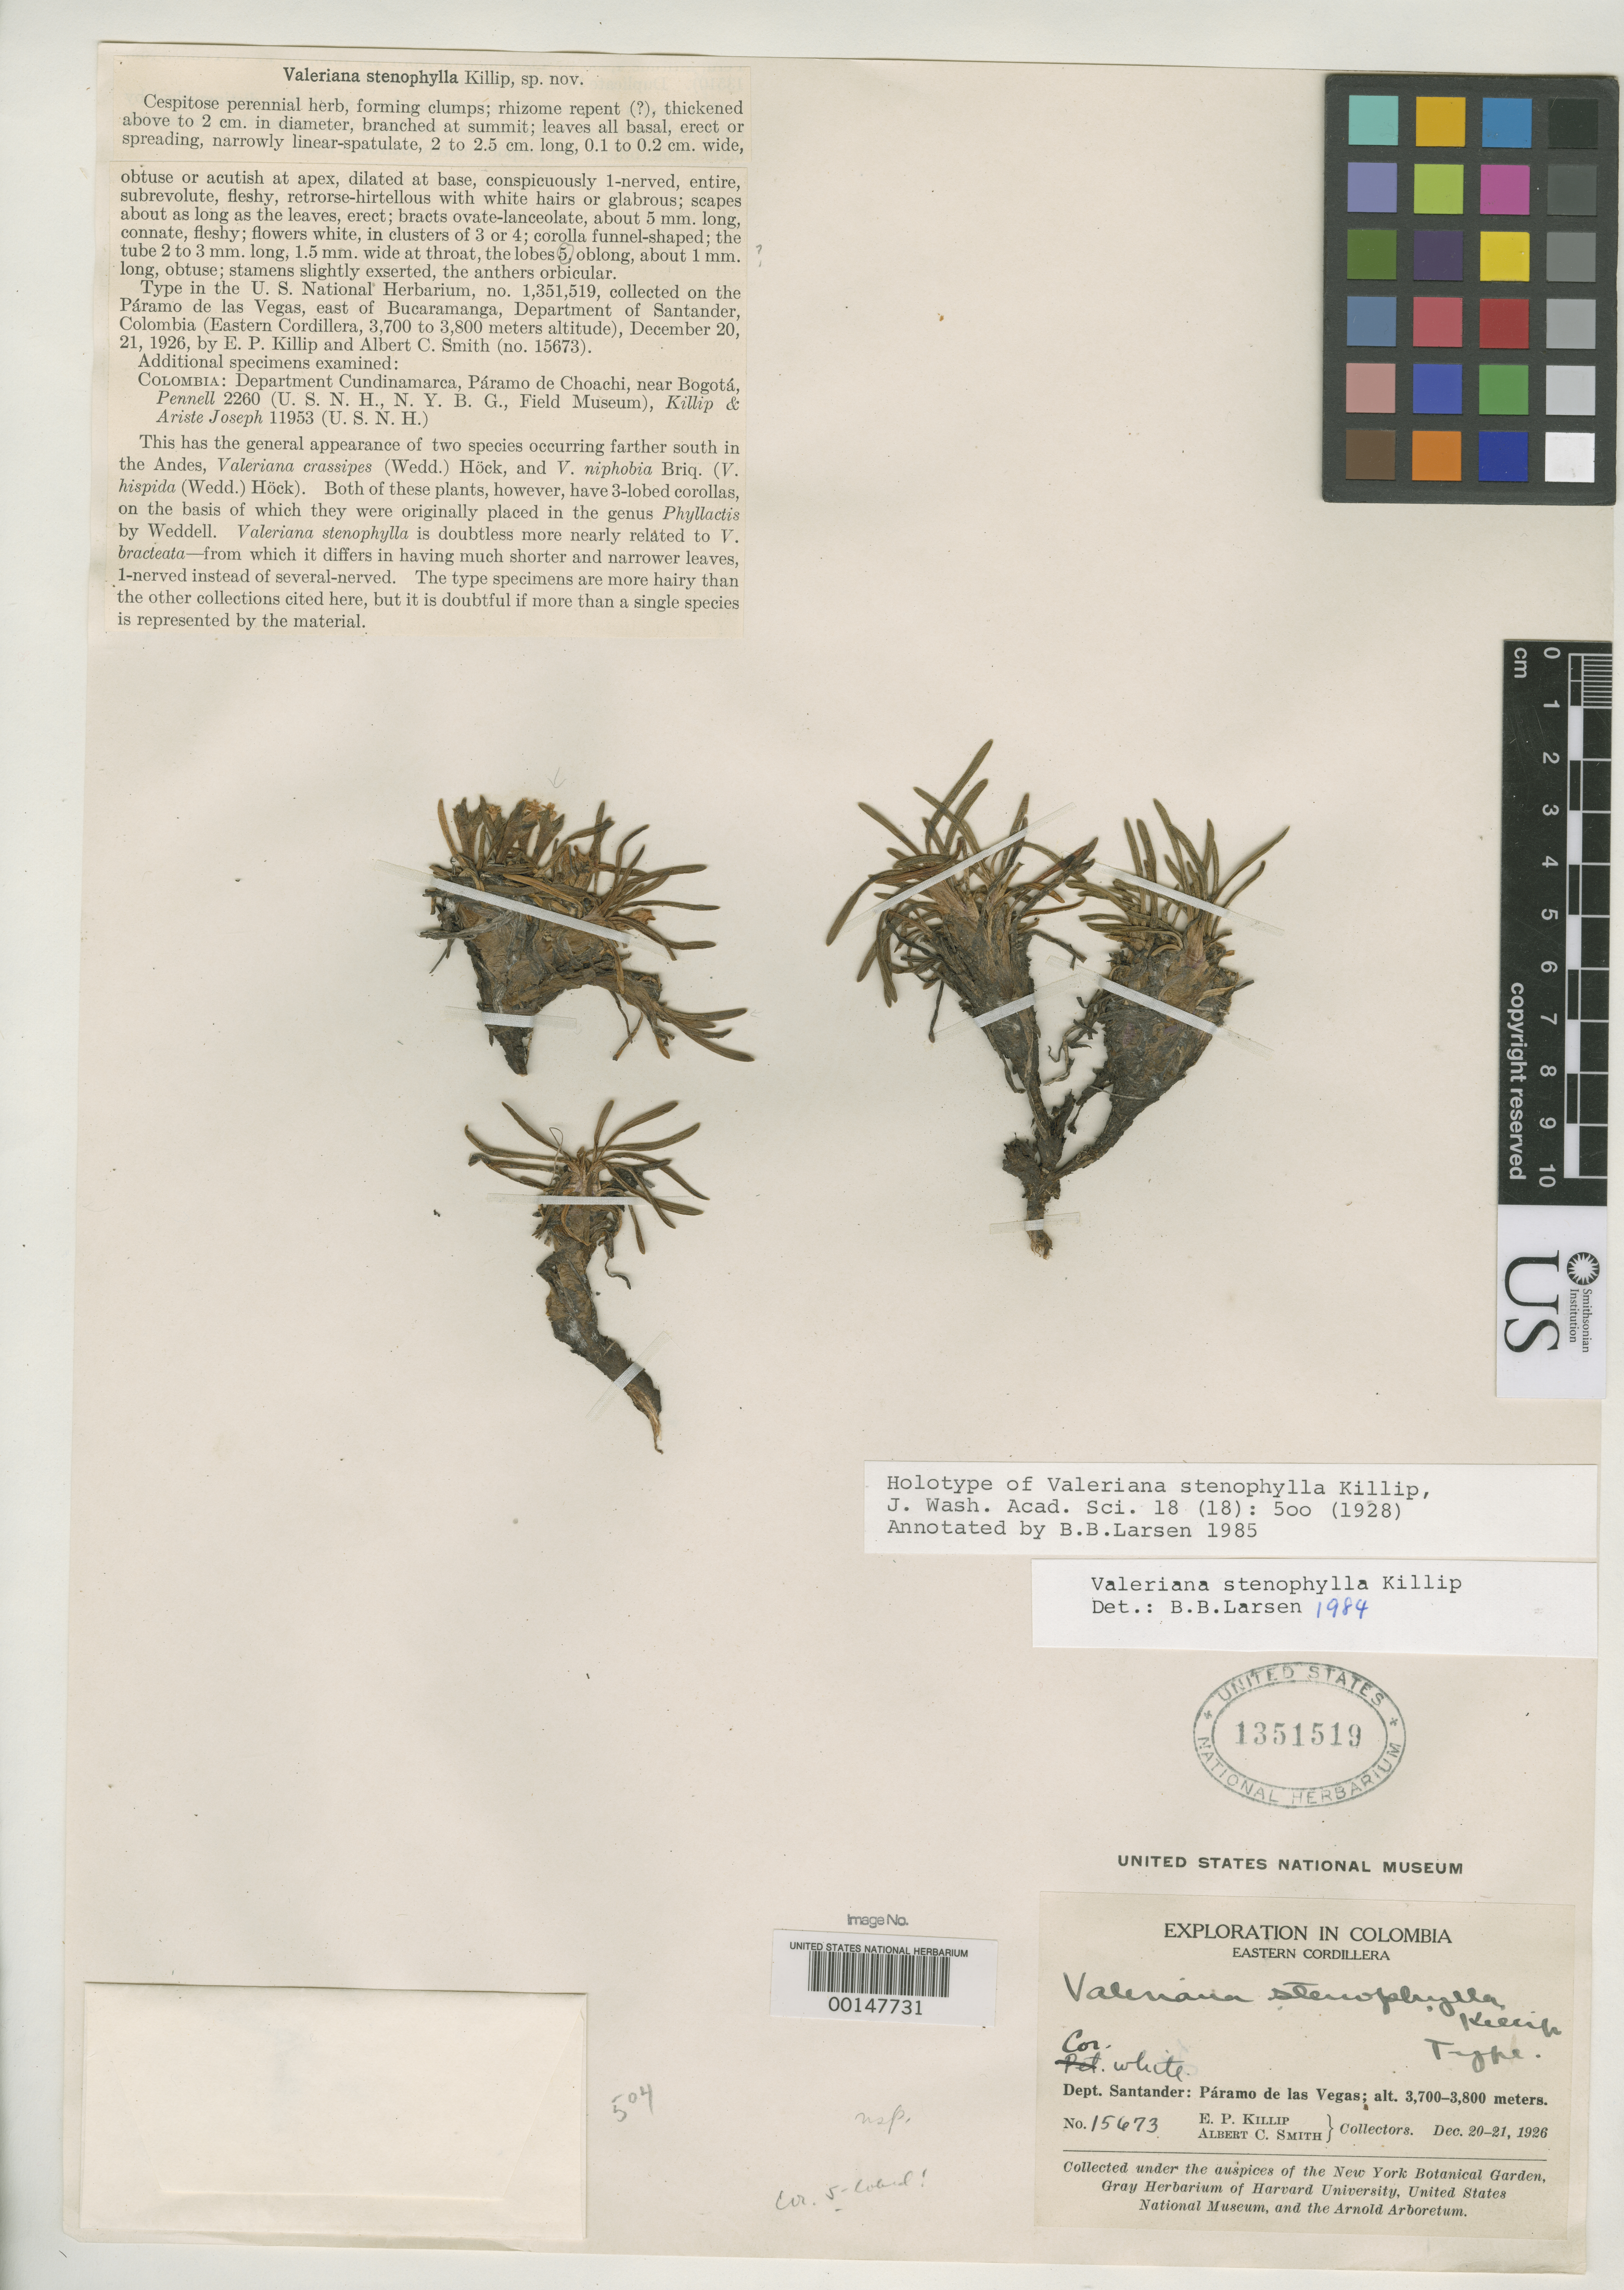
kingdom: Plantae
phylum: Tracheophyta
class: Magnoliopsida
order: Dipsacales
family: Caprifoliaceae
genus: Valeriana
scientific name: Valeriana stenophylla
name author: Killip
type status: Holotype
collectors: E. P. Killip & A. C. Smith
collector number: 15673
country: Colombia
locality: Eastern Cordillera, Paramo de Las Vegas, E of Bucaramango.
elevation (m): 3700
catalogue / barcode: US 1351519